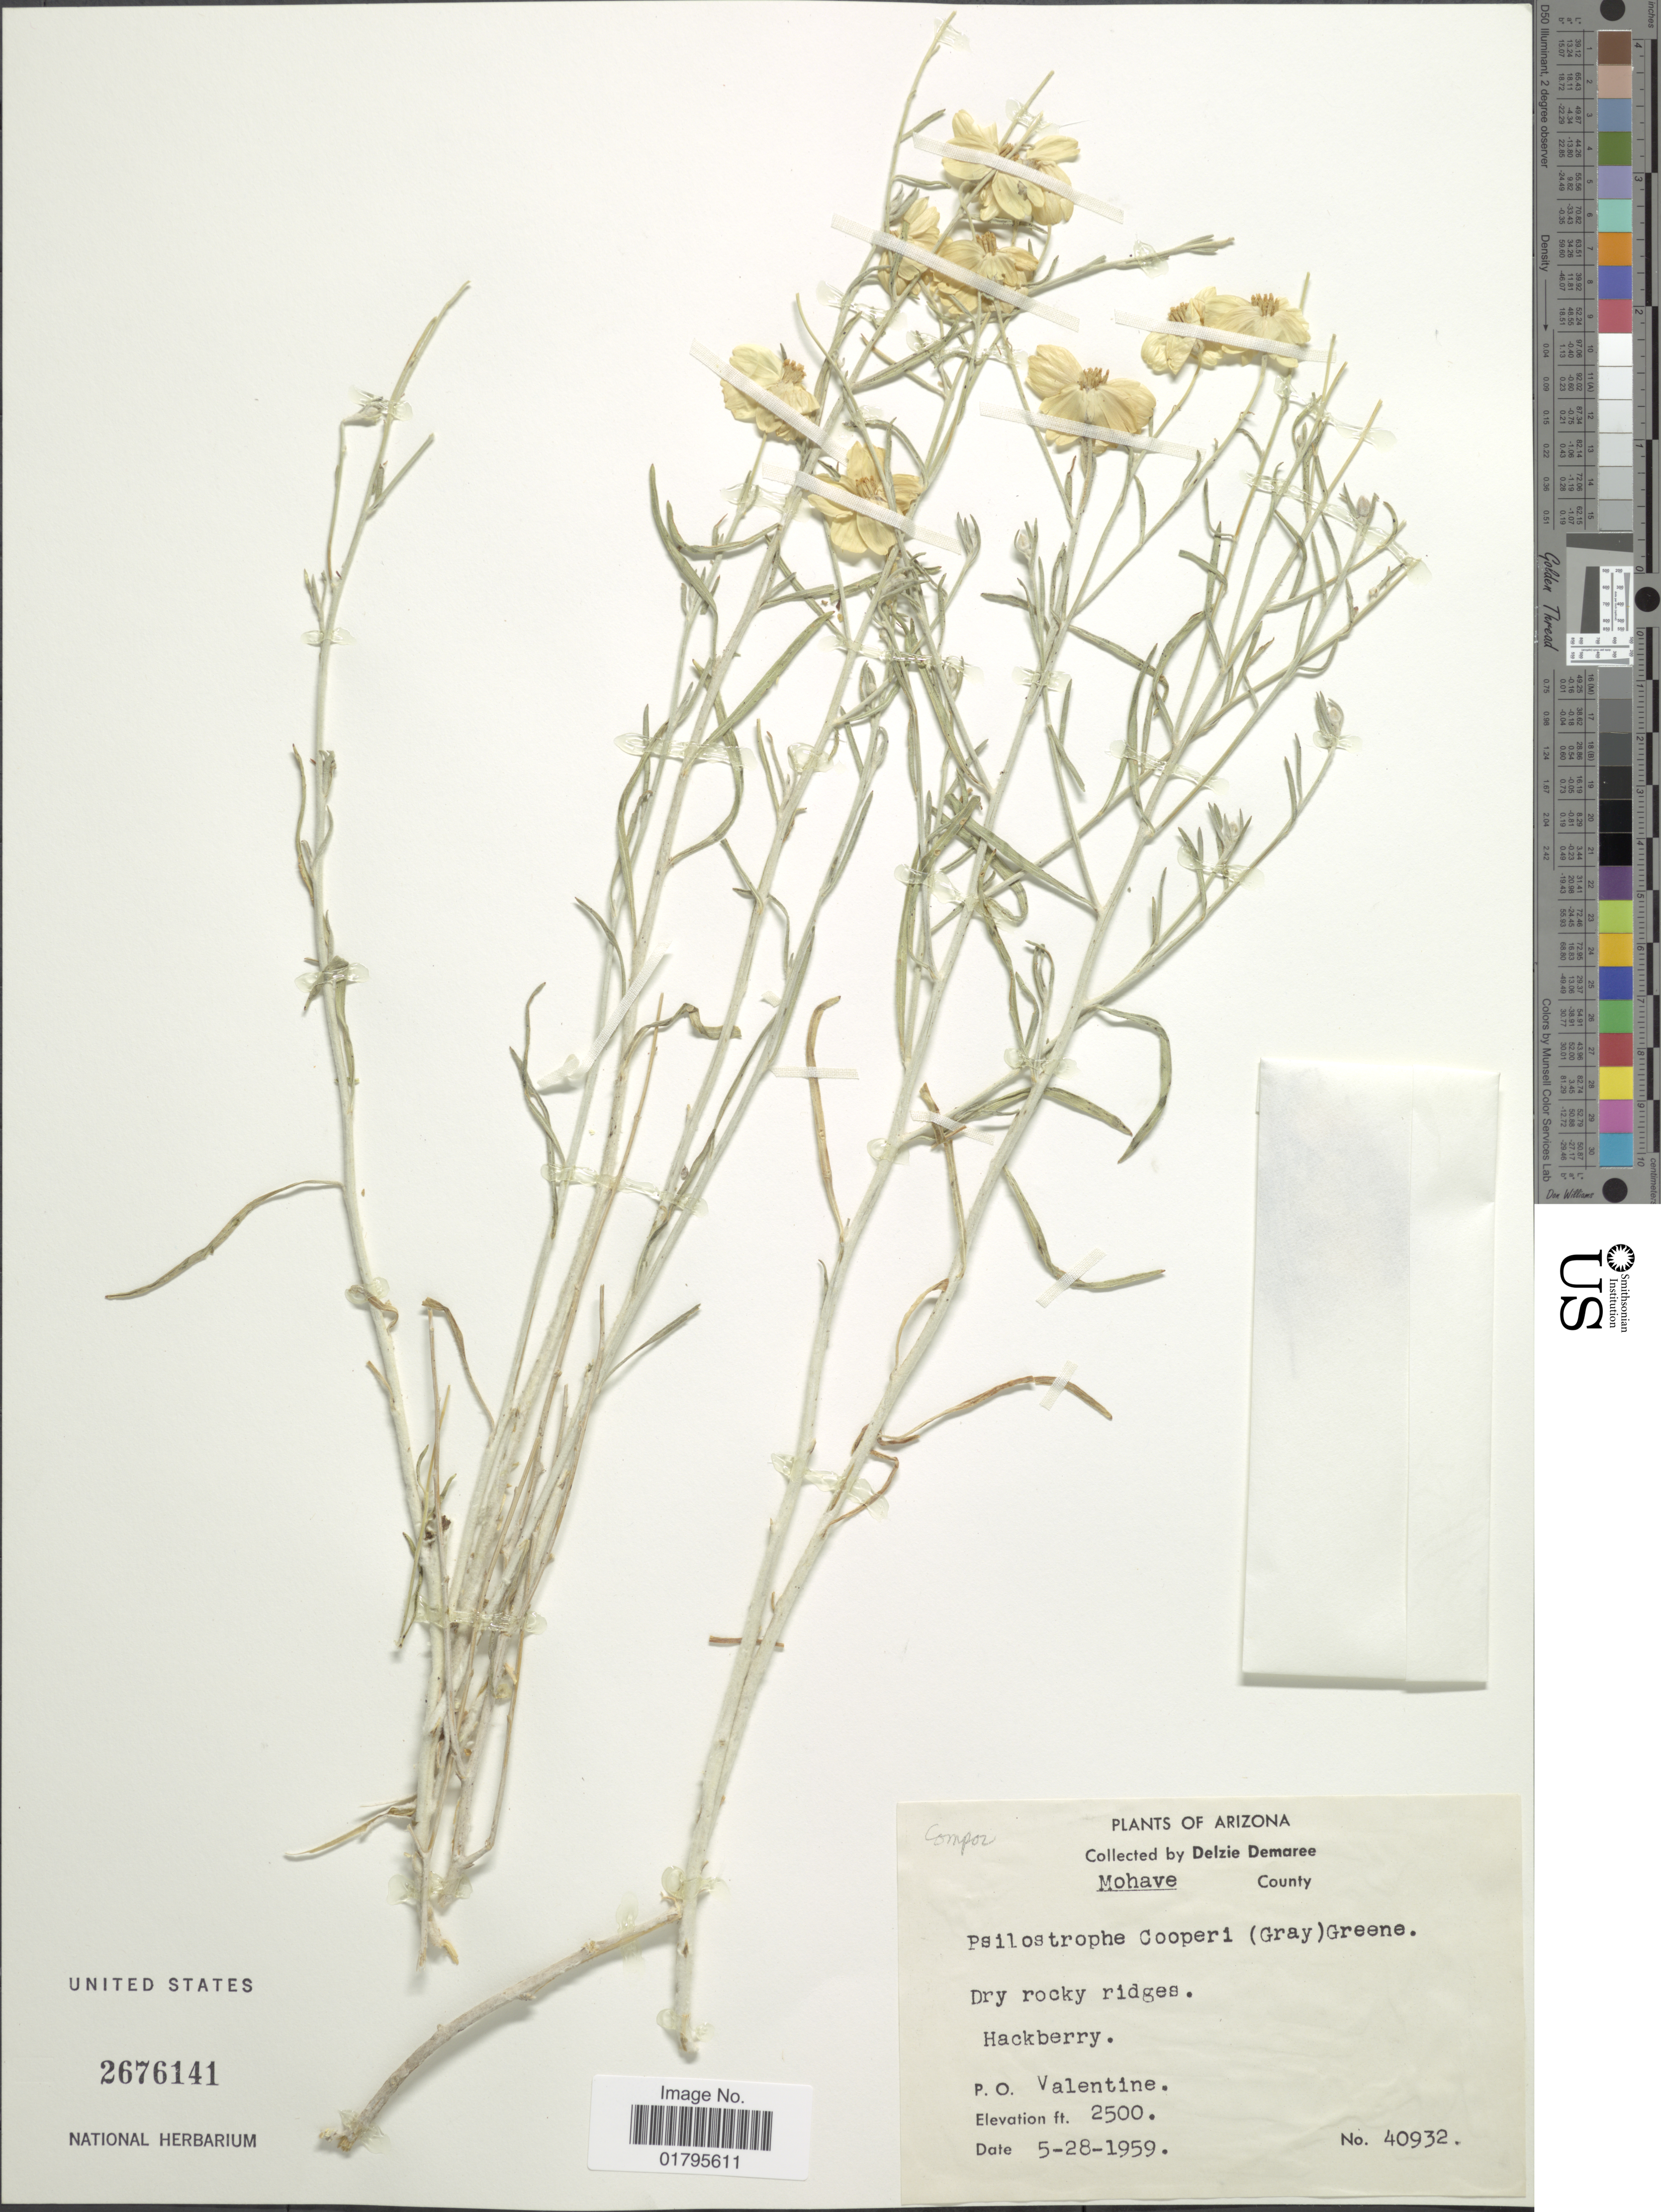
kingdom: Plantae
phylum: Tracheophyta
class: Magnoliopsida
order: Asterales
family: Asteraceae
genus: Psilostrophe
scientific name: Psilostrophe cooperi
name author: (A. Gray) Greene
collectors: D. Demaree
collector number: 40932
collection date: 1959-05-28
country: United States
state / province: Arizona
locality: Mohave County, Hackberry, P. O. Valentine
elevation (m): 762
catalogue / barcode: US 2676141